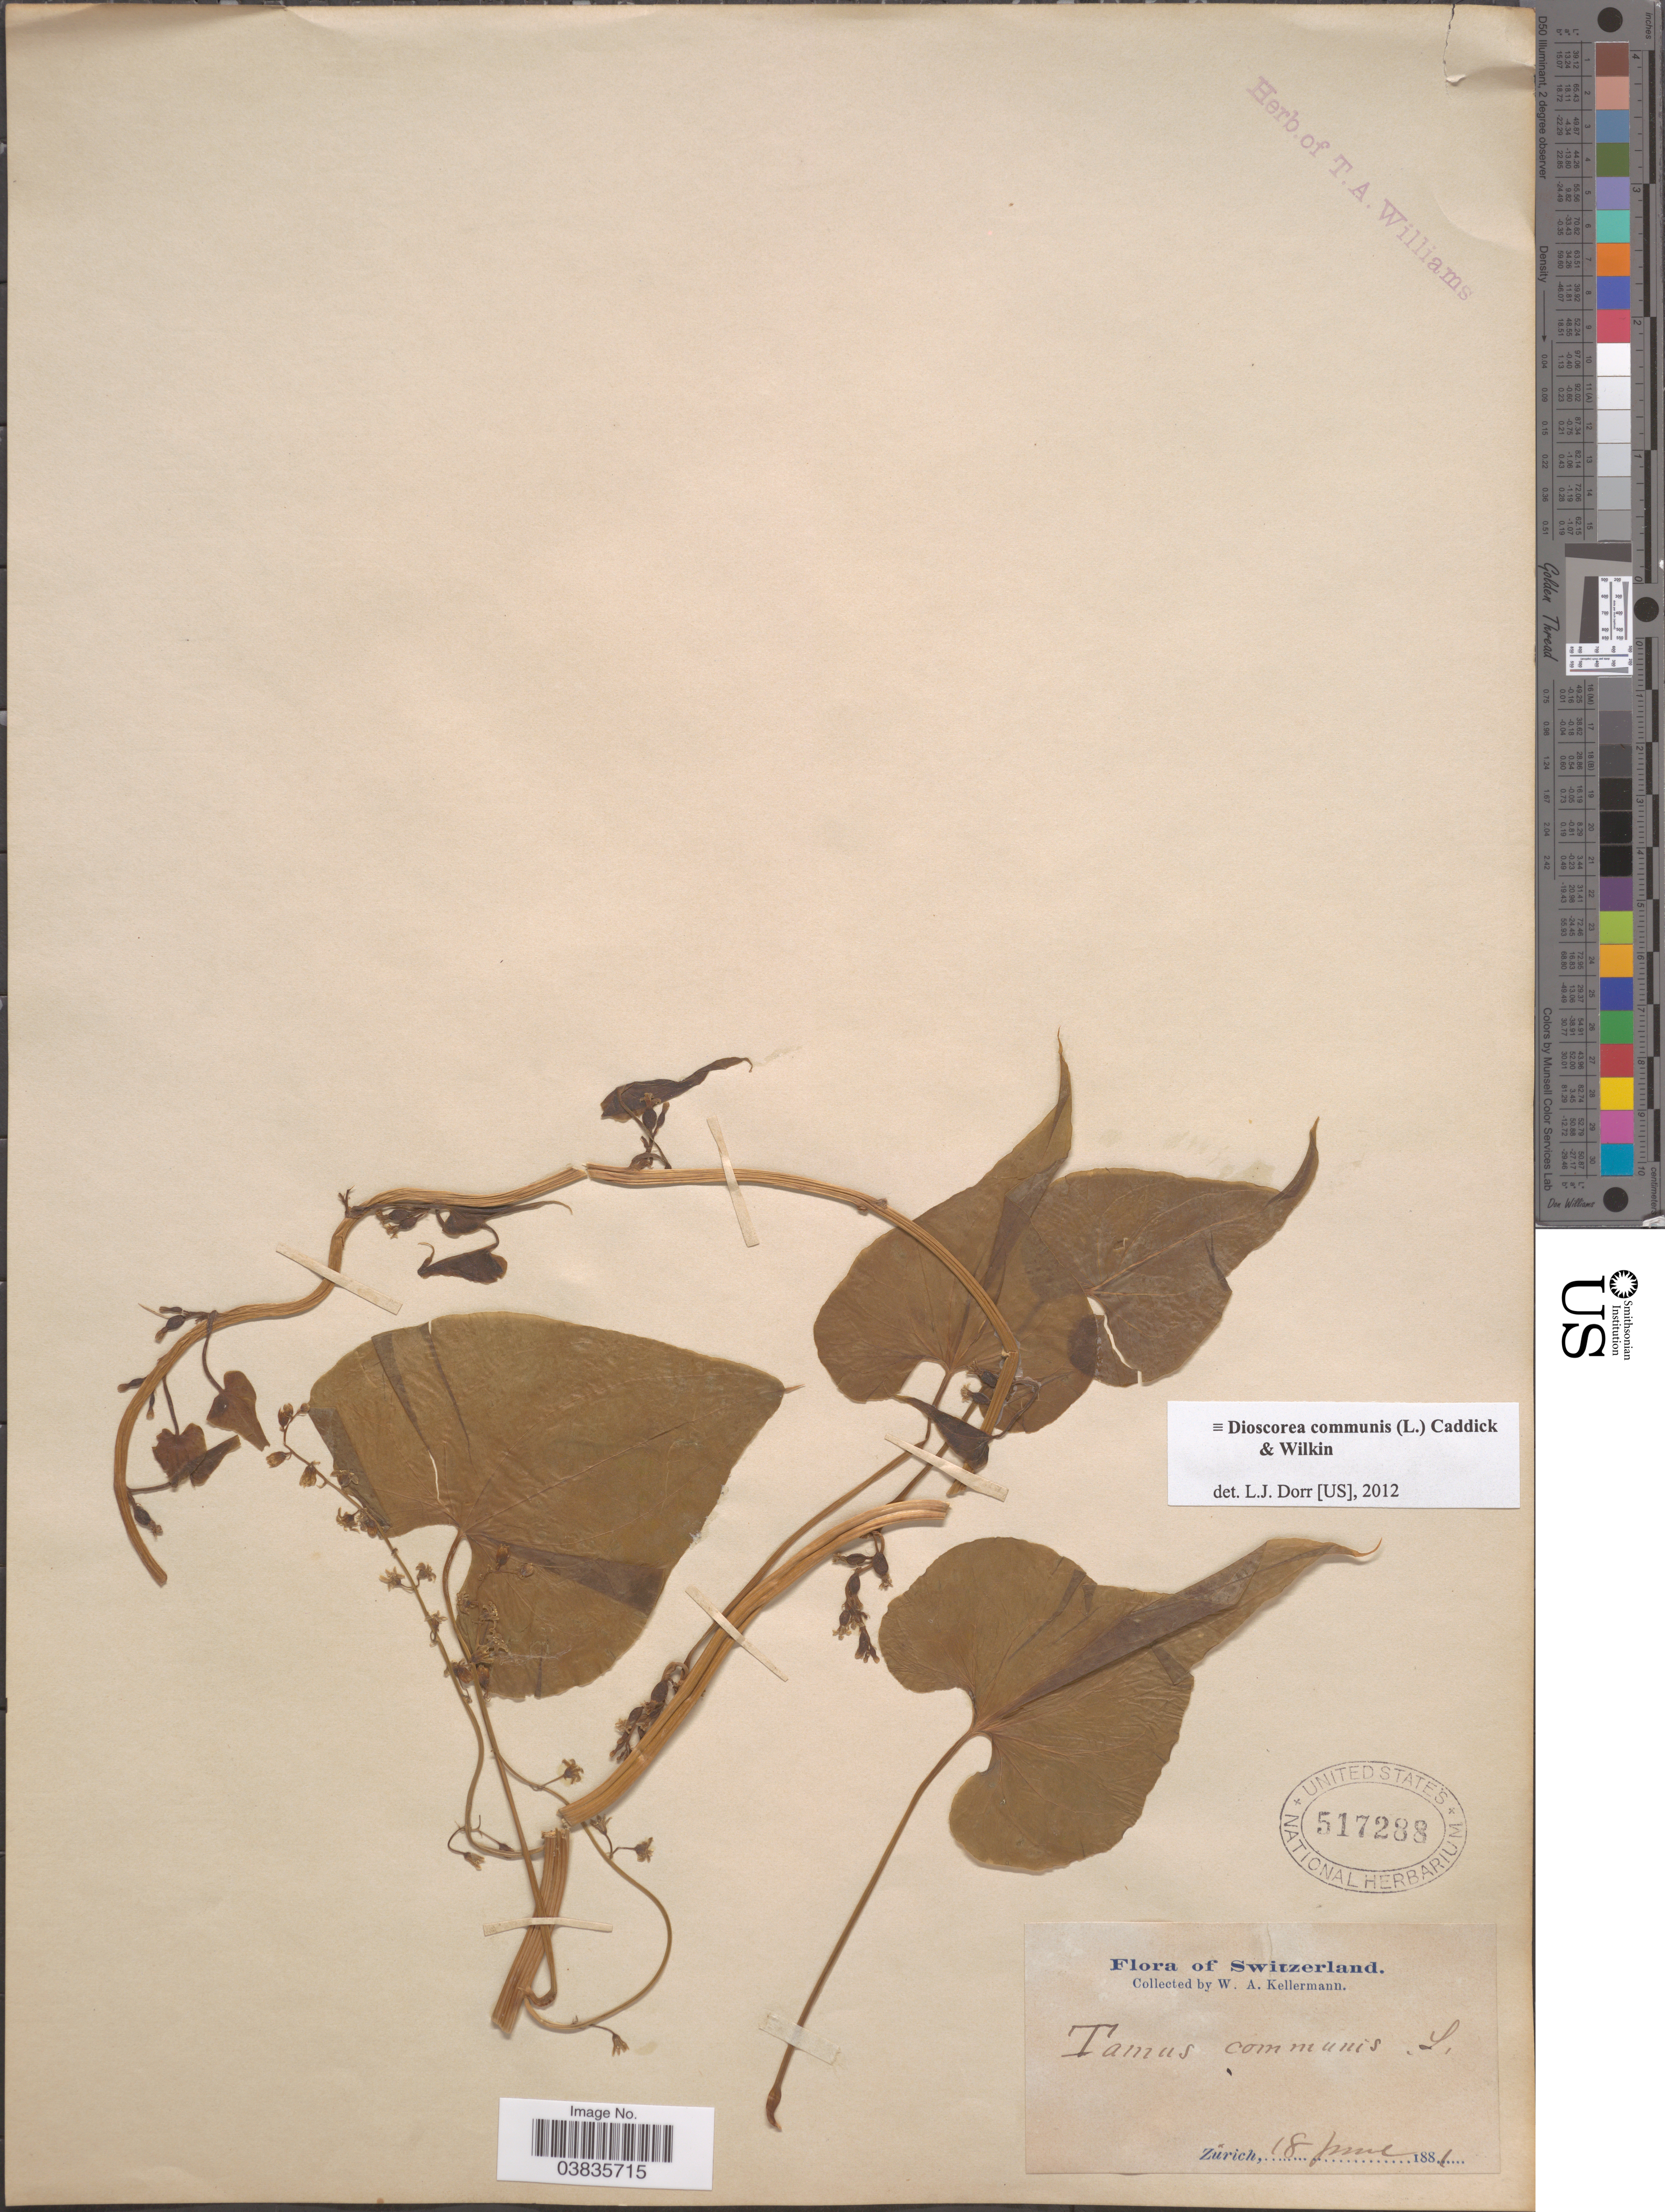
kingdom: Plantae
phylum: Tracheophyta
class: Liliopsida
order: Dioscoreales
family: Dioscoreaceae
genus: Dioscorea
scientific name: Dioscorea communis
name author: (L.) Caddick & Wilkin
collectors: W. Kellerman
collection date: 1881-06-18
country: Switzerland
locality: Zurich.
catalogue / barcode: US 517288